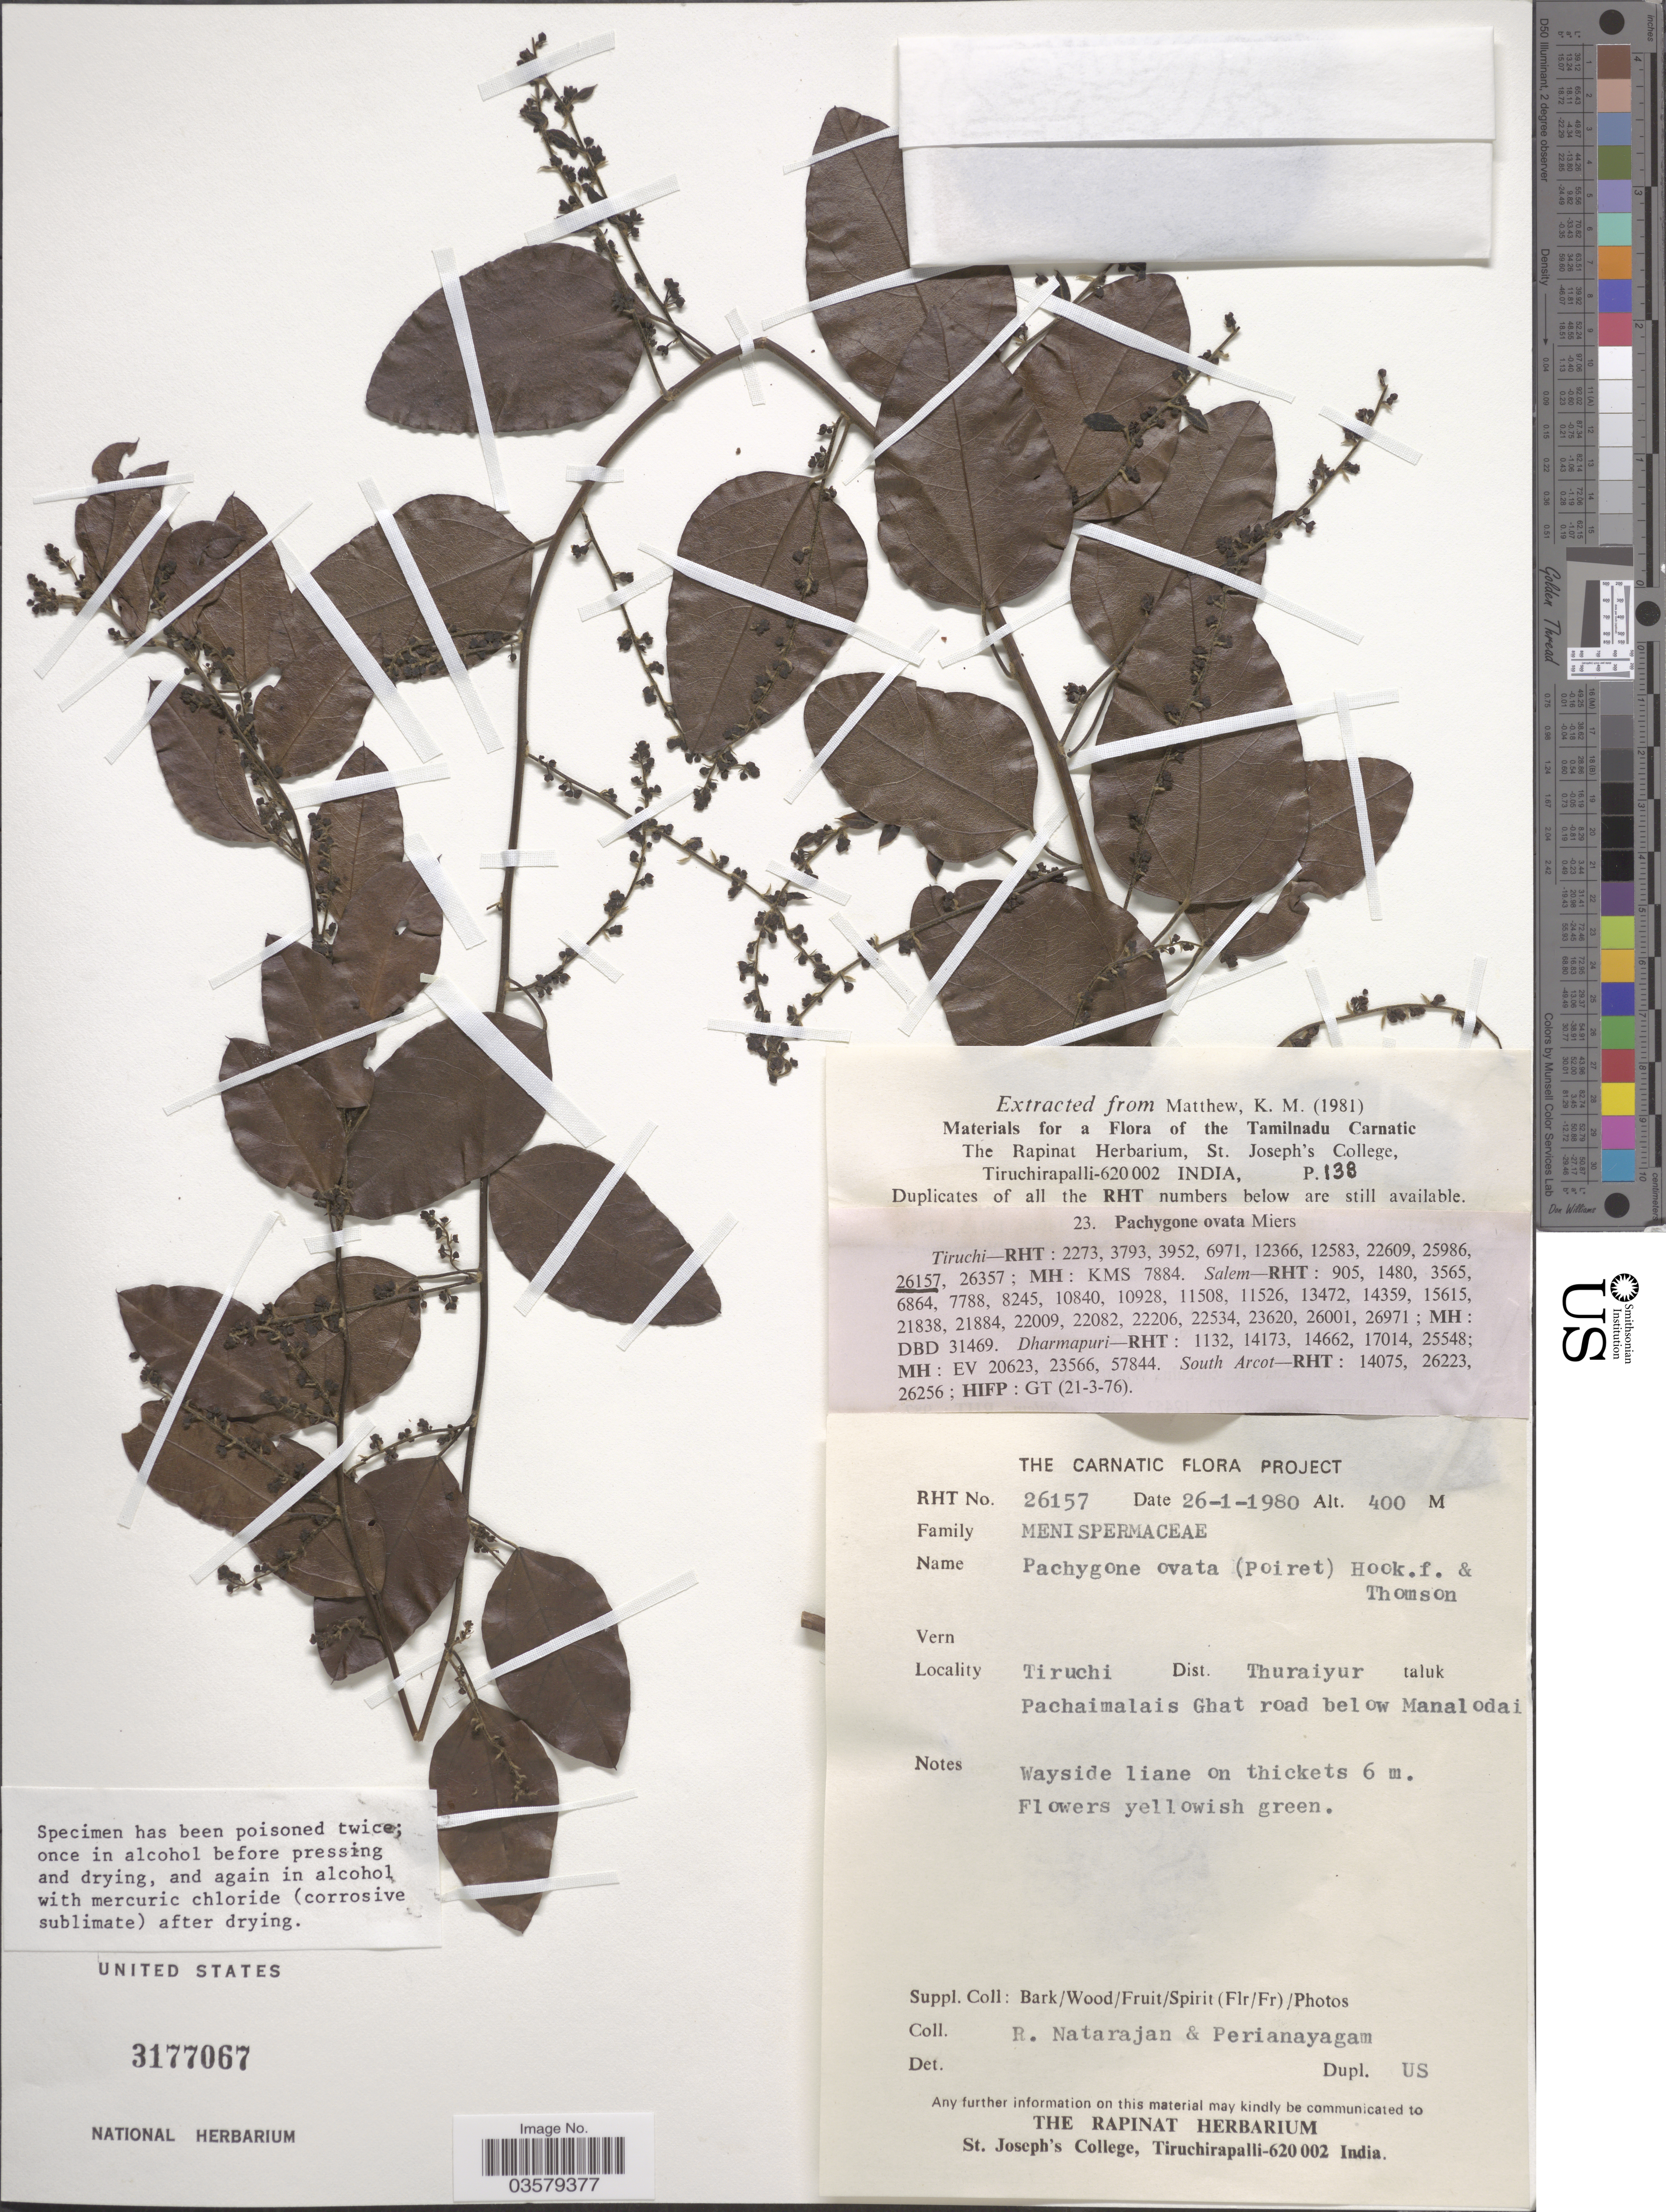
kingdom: Plantae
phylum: Tracheophyta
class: Magnoliopsida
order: Ranunculales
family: Menispermaceae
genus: Pachygone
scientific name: Pachygone ovata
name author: (Poir.) Diels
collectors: R. Natarajan & Perianayagam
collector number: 26157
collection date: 1980-01-26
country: India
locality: Tiruchi Dist. Thuraiyur Pachaimalais Ghat road below Manalodai.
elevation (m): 400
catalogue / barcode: US 3177067